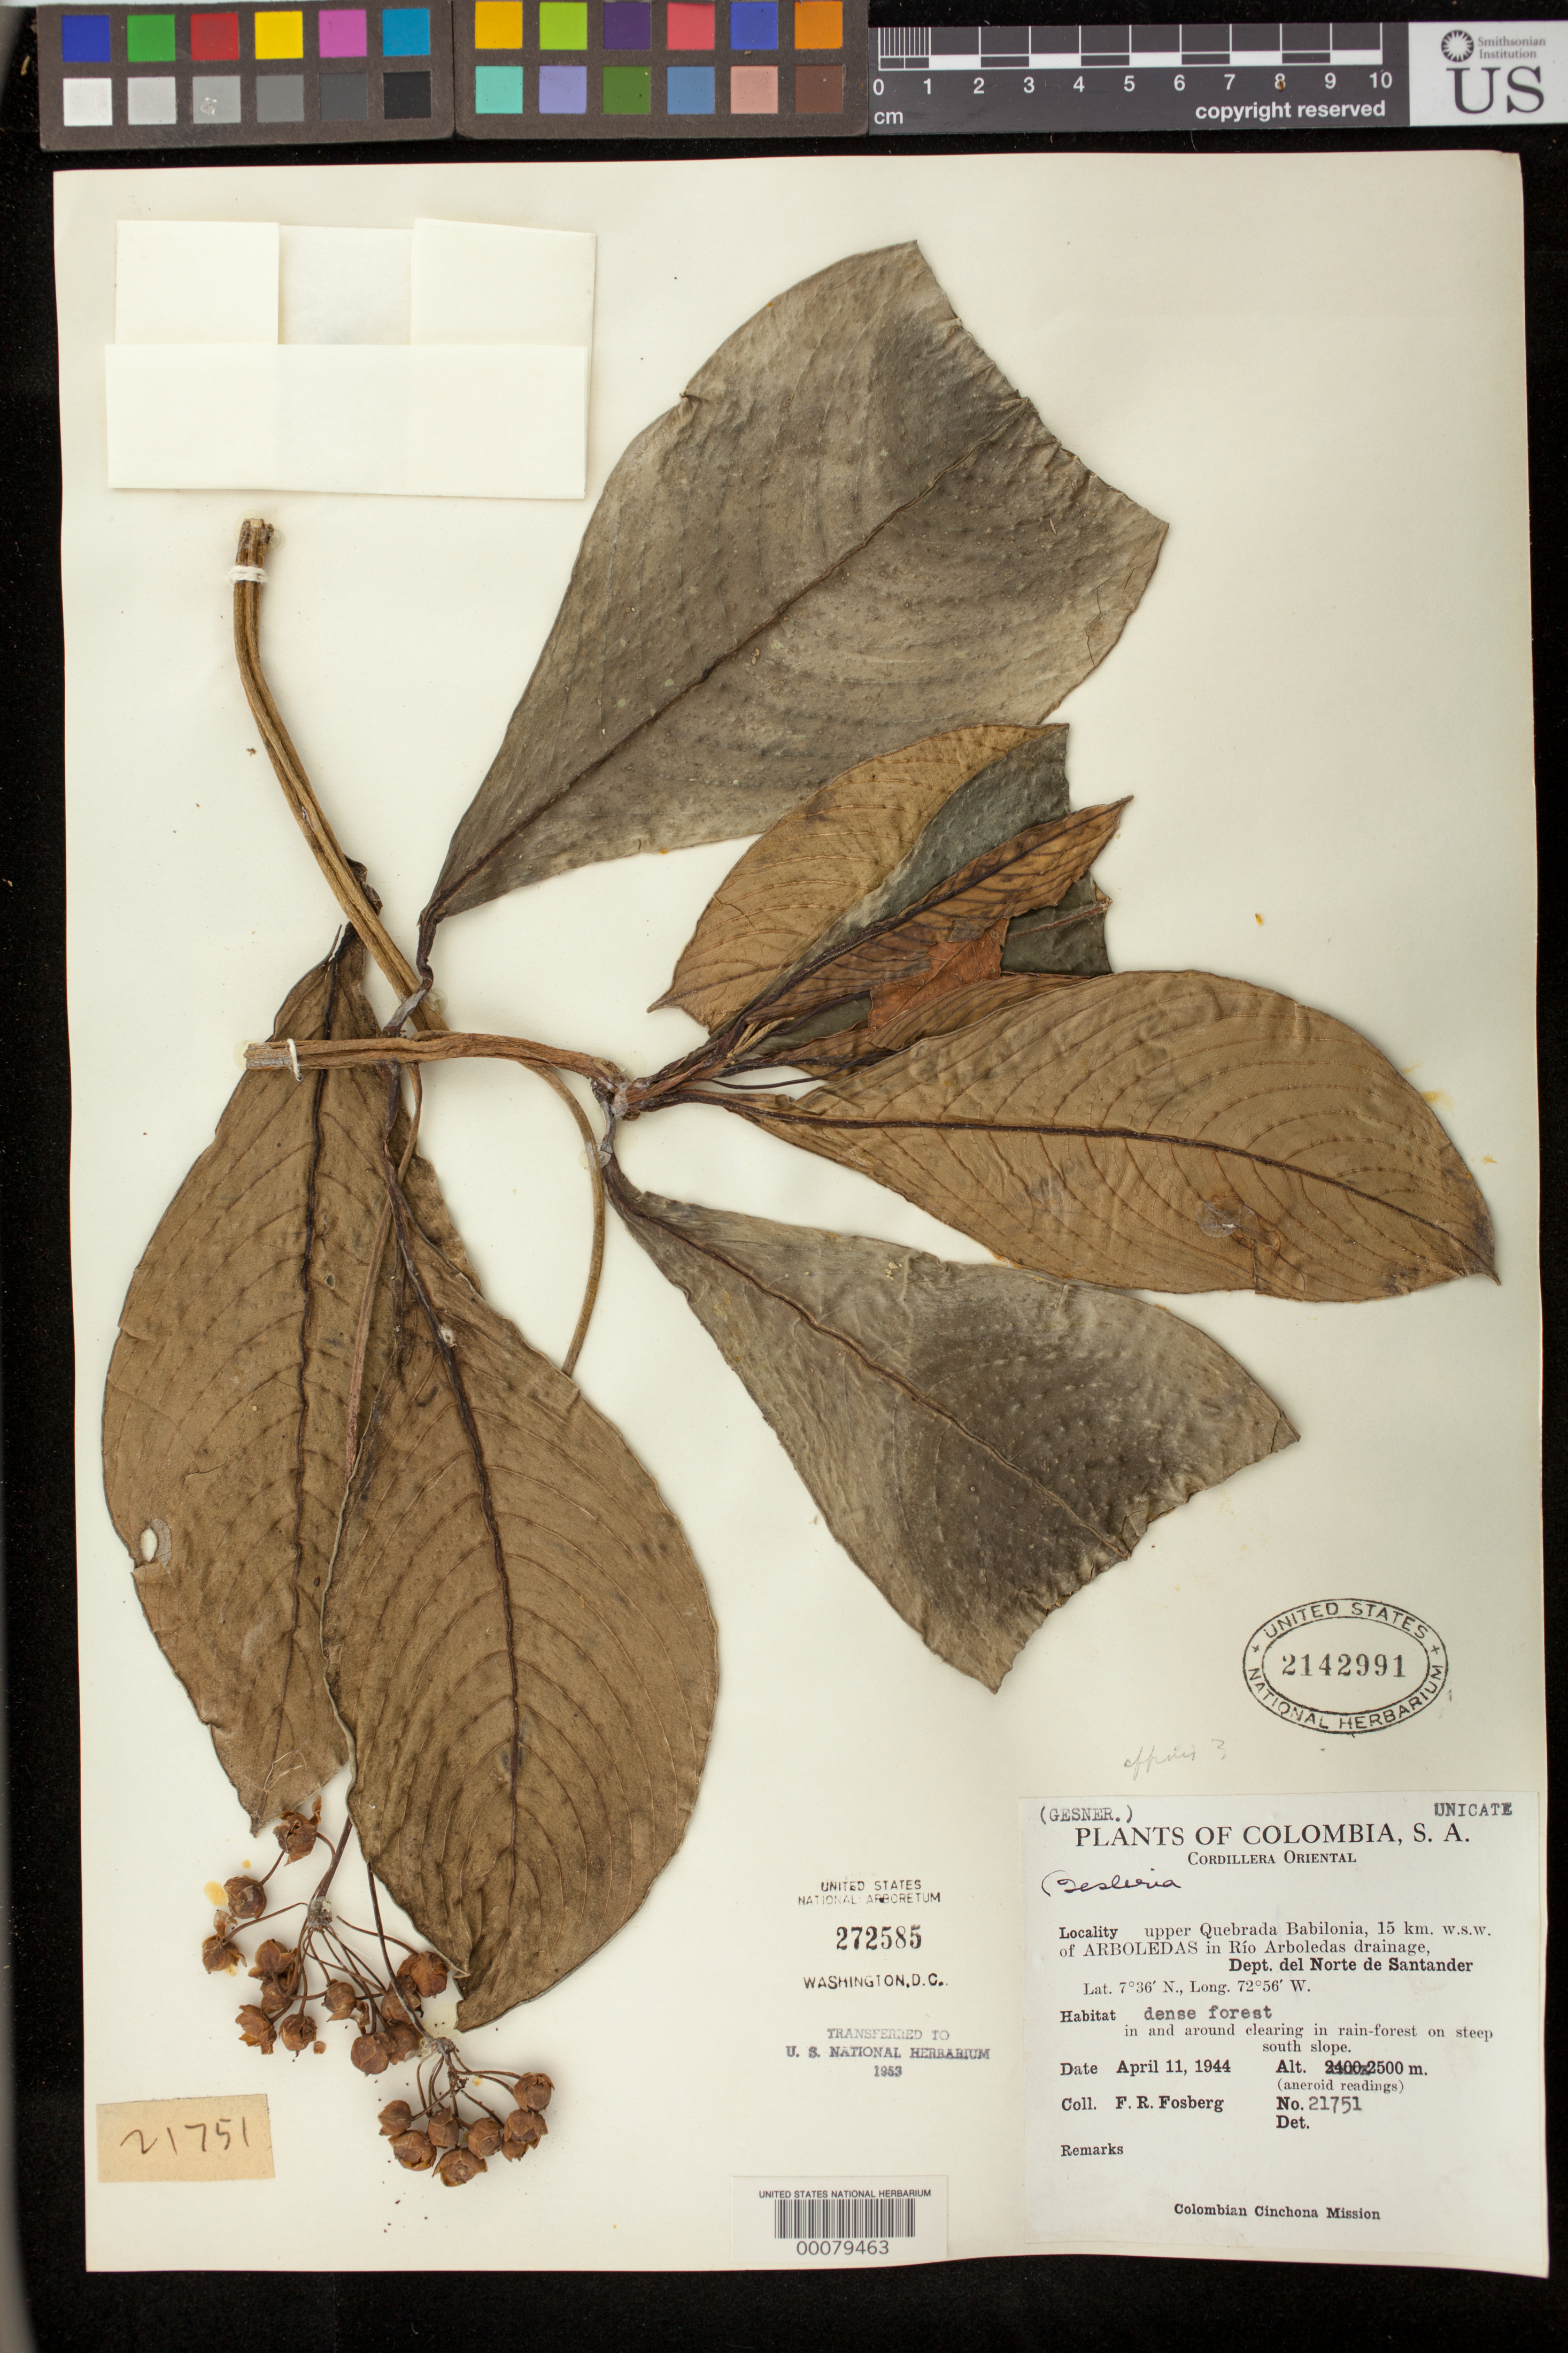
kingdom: Plantae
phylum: Tracheophyta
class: Magnoliopsida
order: Lamiales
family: Gesneriaceae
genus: Besleria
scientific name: Besleria sp.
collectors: F. R. Fosberg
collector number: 21751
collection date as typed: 11 Apr 1944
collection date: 1944-04-11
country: Colombia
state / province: Norte de Santander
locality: Cordillera Oriental, upper Quebrada Babilonia, 15 km WSW of Arboledas in Rio Arboledas drainage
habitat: Dense forest, in & around clearing in rain-forest on steep slope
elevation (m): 2500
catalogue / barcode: US 2142991